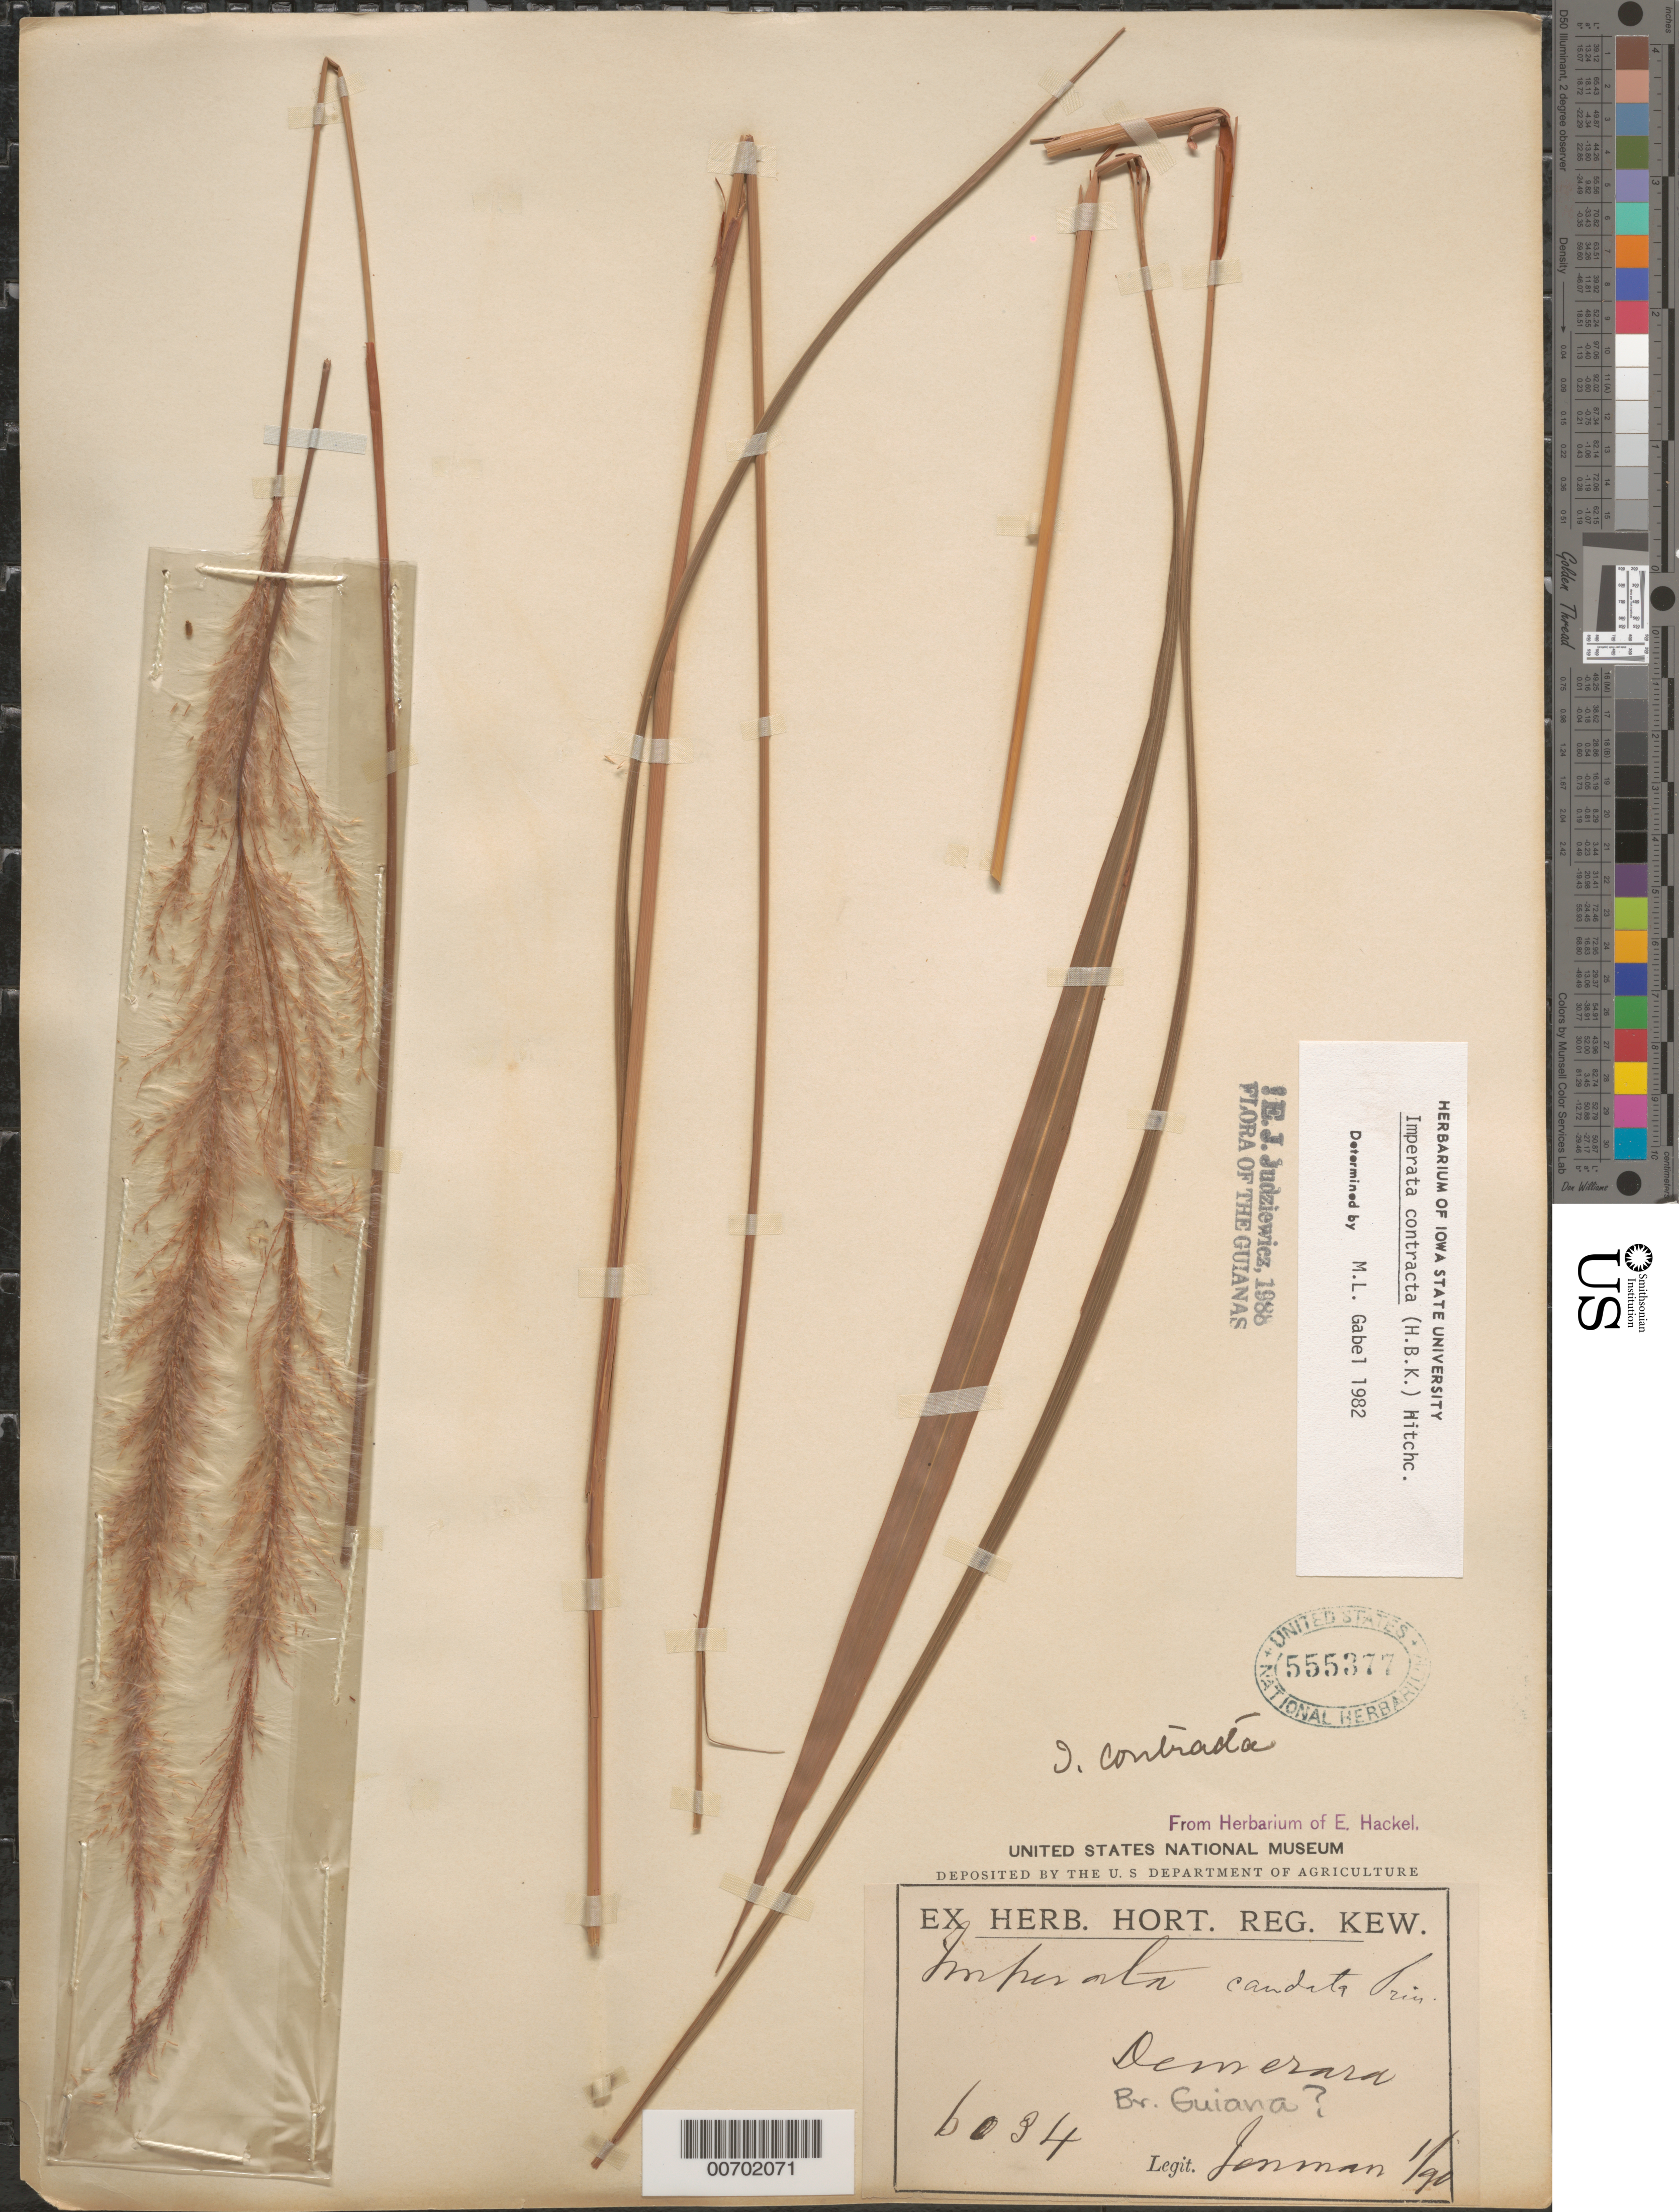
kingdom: Plantae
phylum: Tracheophyta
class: Liliopsida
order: Poales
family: Poaceae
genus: Imperata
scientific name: Imperata contracta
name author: (Kunth) Hitchc.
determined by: Judziewicz, E. J.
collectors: G. S. Jenman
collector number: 6034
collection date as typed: January 1890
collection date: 1890-01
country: Guyana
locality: Demerara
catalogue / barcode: US 555377